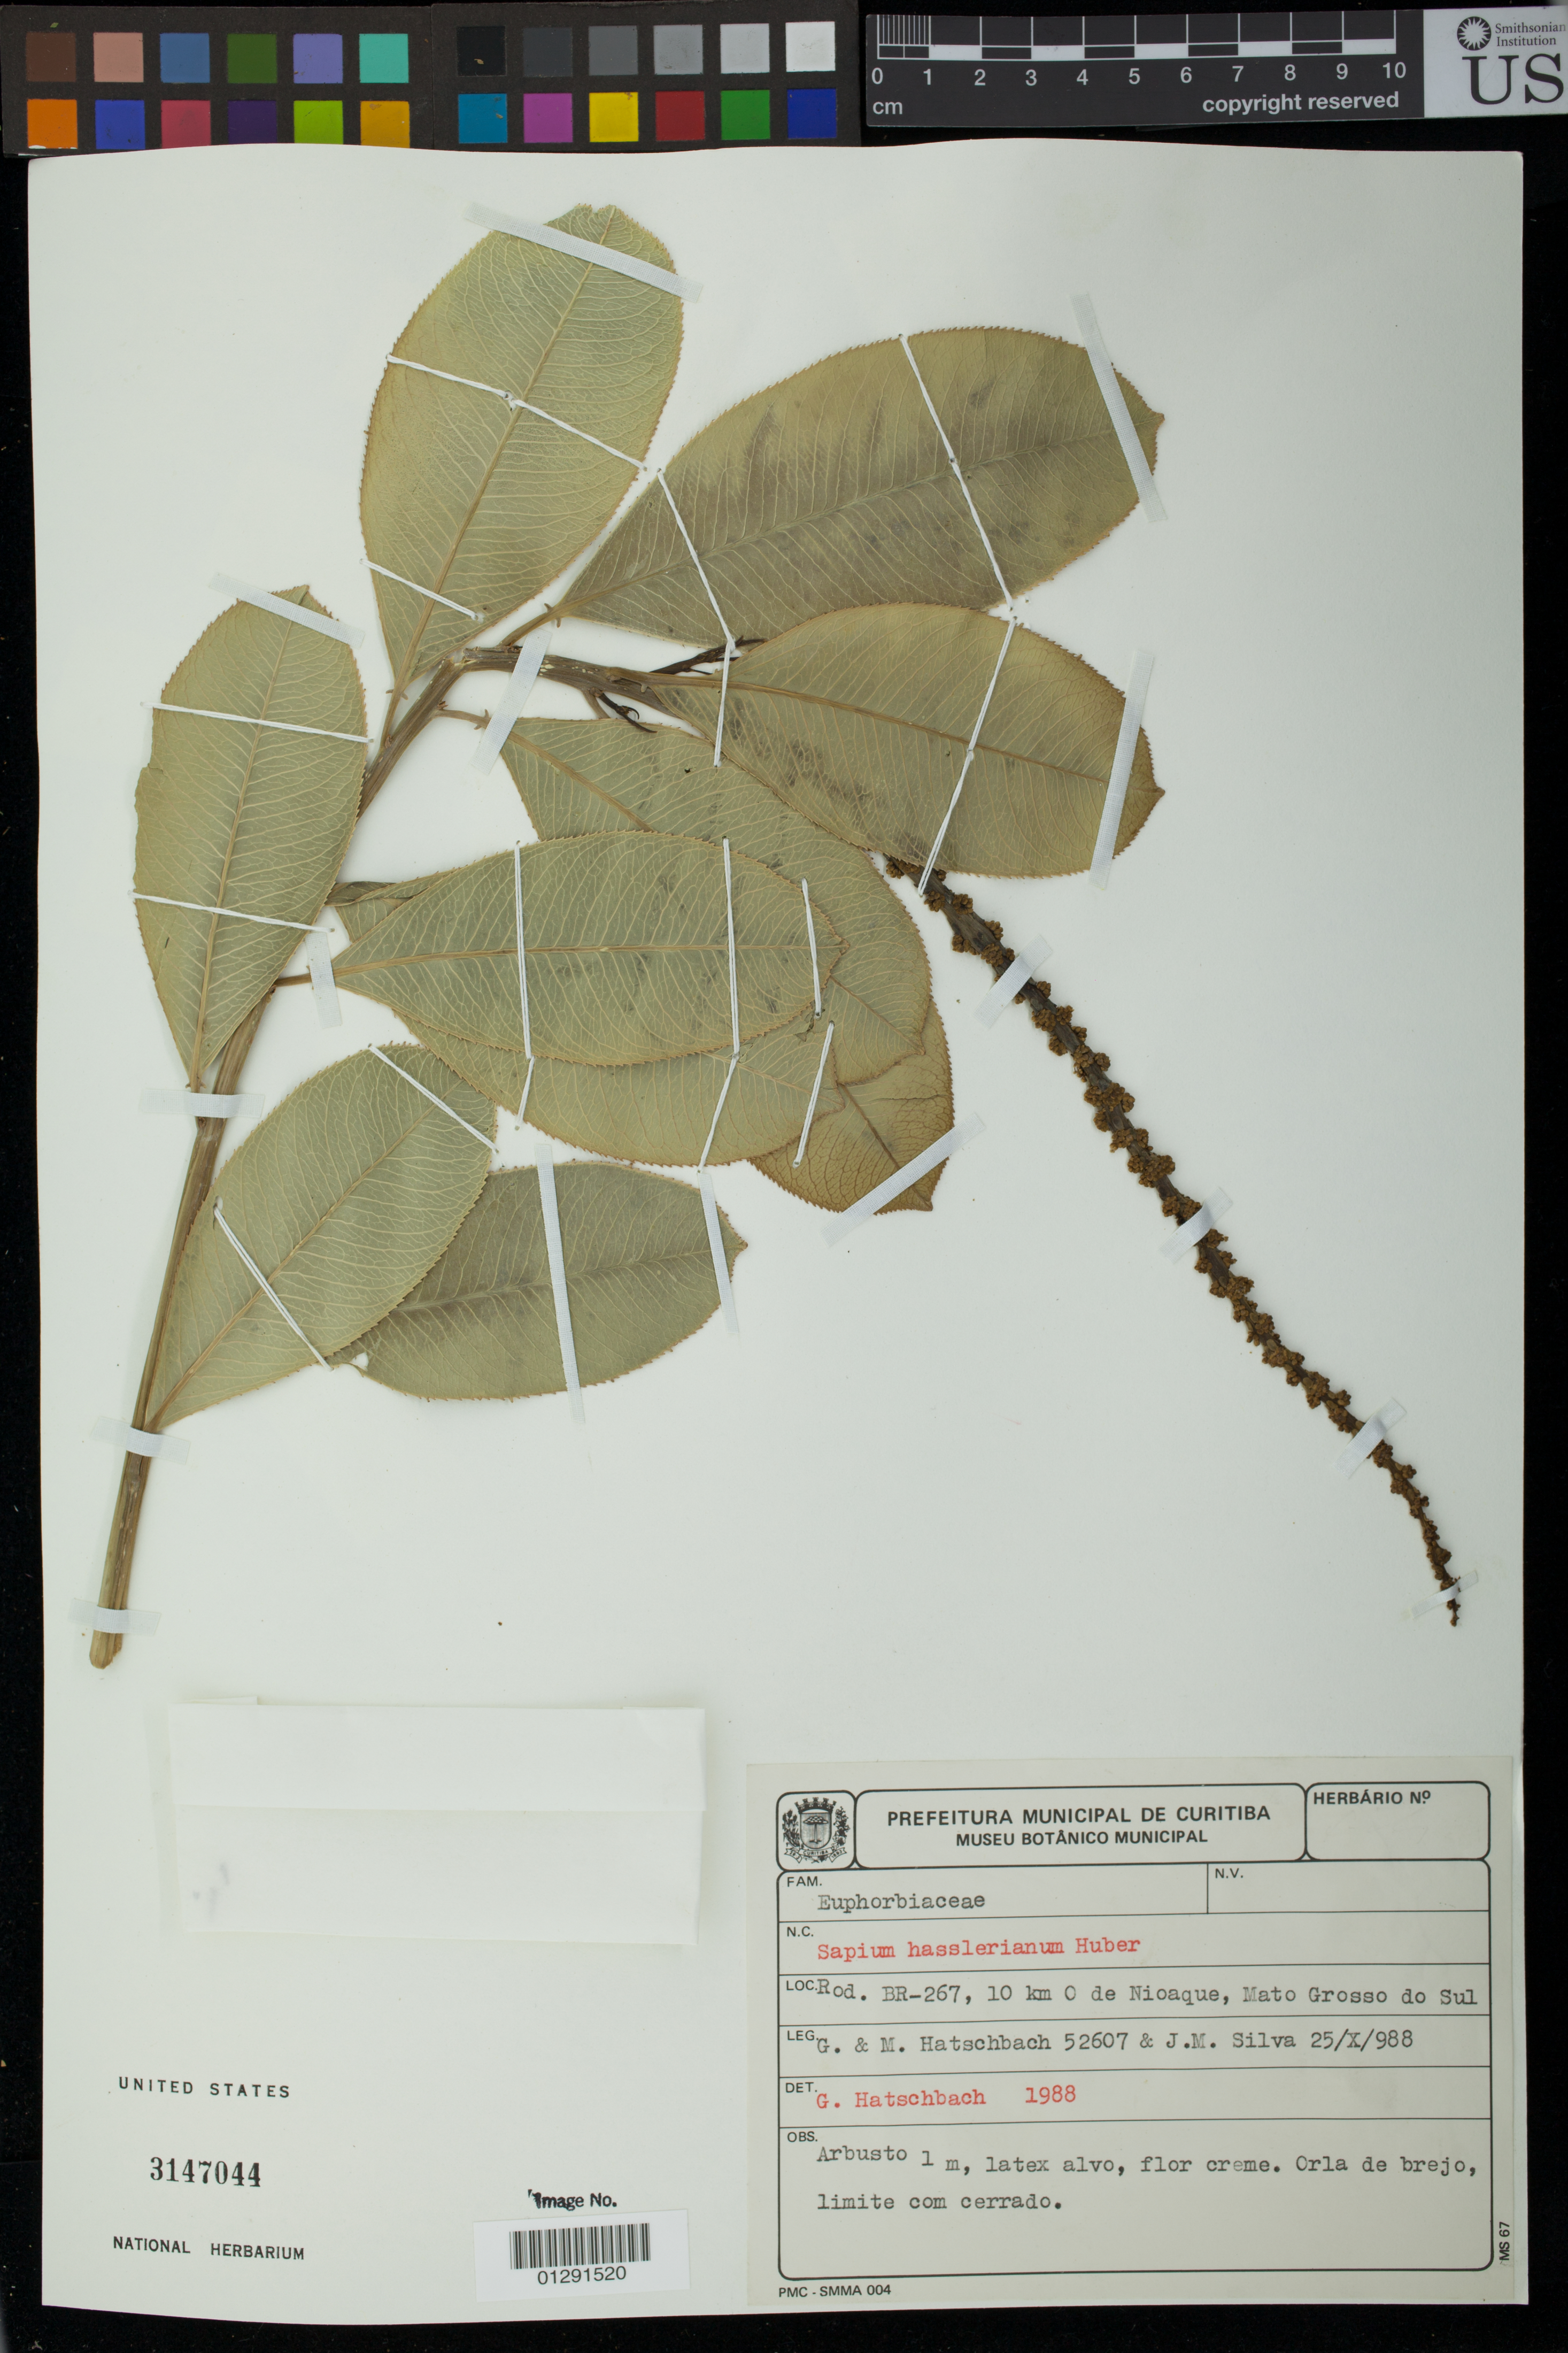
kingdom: Plantae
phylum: Tracheophyta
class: Magnoliopsida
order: Malpighiales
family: Euphorbiaceae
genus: Sapium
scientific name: Sapium obovatum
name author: Klotzsch ex Müll. Arg.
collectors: G. Hatschbach, M. M. Hatschbach & J. M. Silva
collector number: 52607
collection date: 1988-10-25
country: Brazil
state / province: Mato Grosso do Sul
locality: Rodiva BR-267, 10 kilometers O de Nioaque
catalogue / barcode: US 3147044